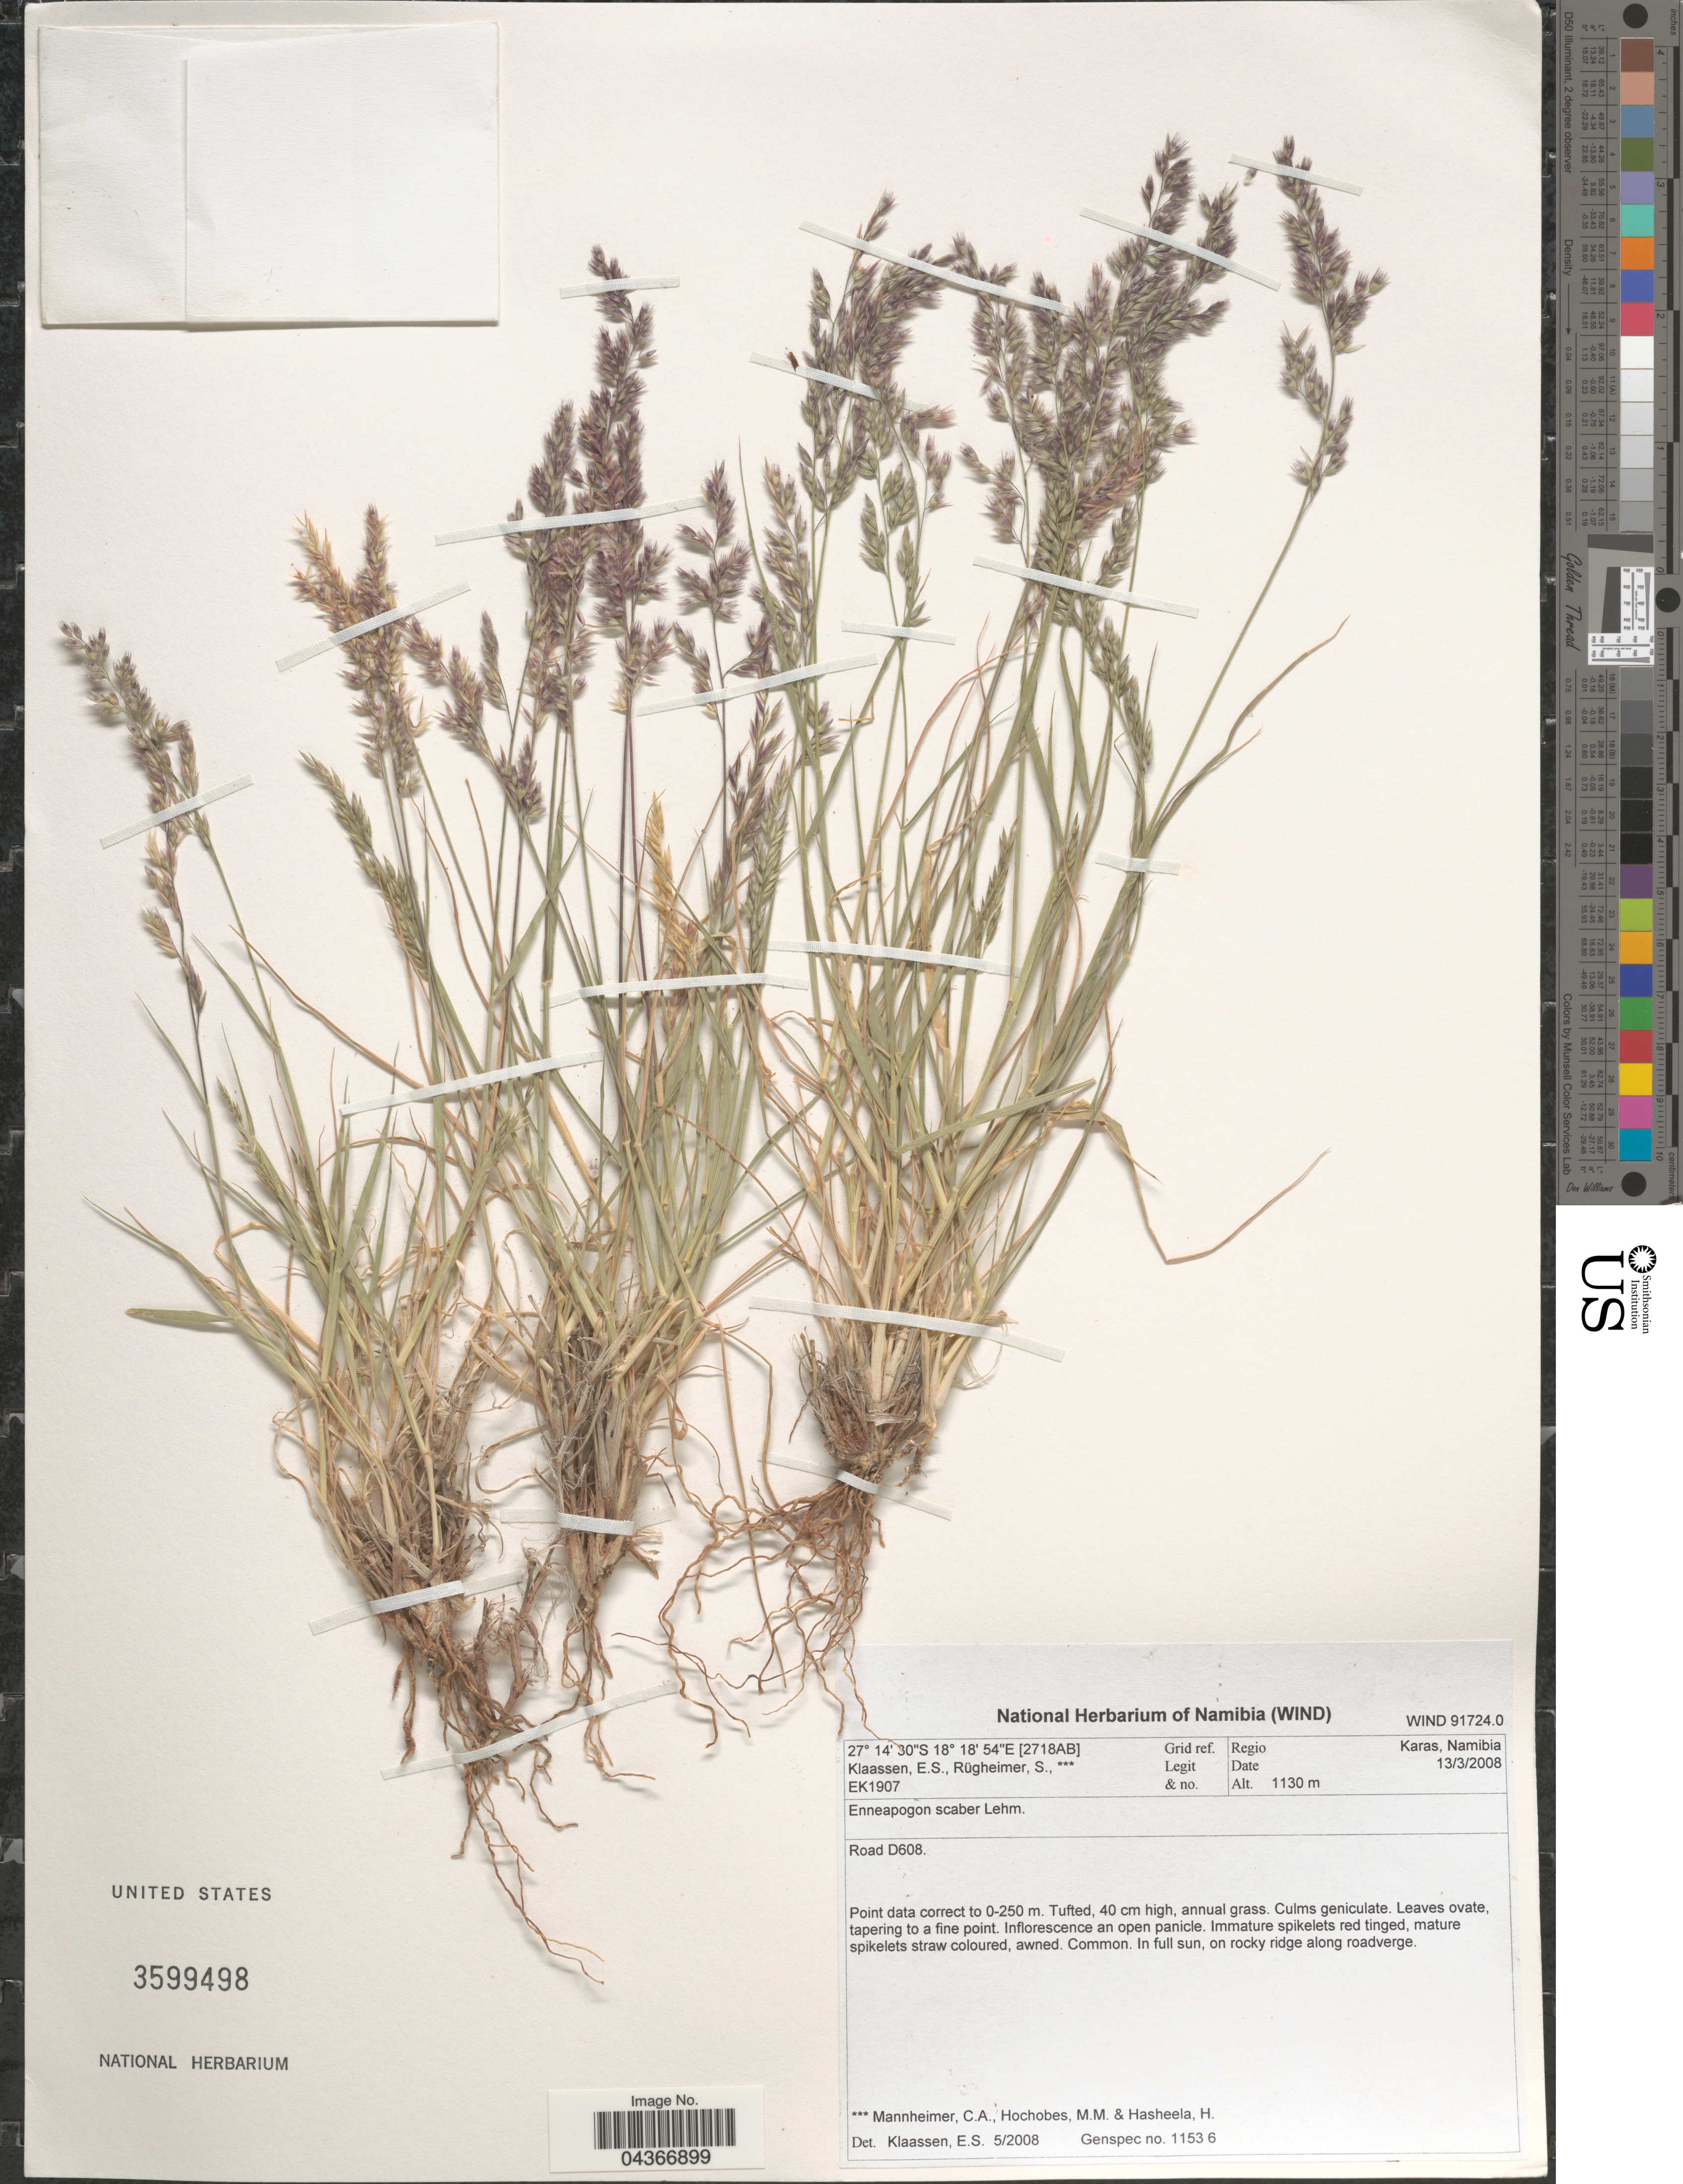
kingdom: Plantae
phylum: Tracheophyta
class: Liliopsida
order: Poales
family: Poaceae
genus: Enneapogon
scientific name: Enneapogon scaber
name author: Lehm.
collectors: E. S. Klaassen, S. Rugheimer, C. A. Mannheimer, M. Hochobes & H. Hasheela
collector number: EK1907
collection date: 2008-03-13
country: Namibia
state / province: Karas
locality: Grid ref. [2718AB]. Regio Karas. Road D608.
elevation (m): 1130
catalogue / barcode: US 3599498